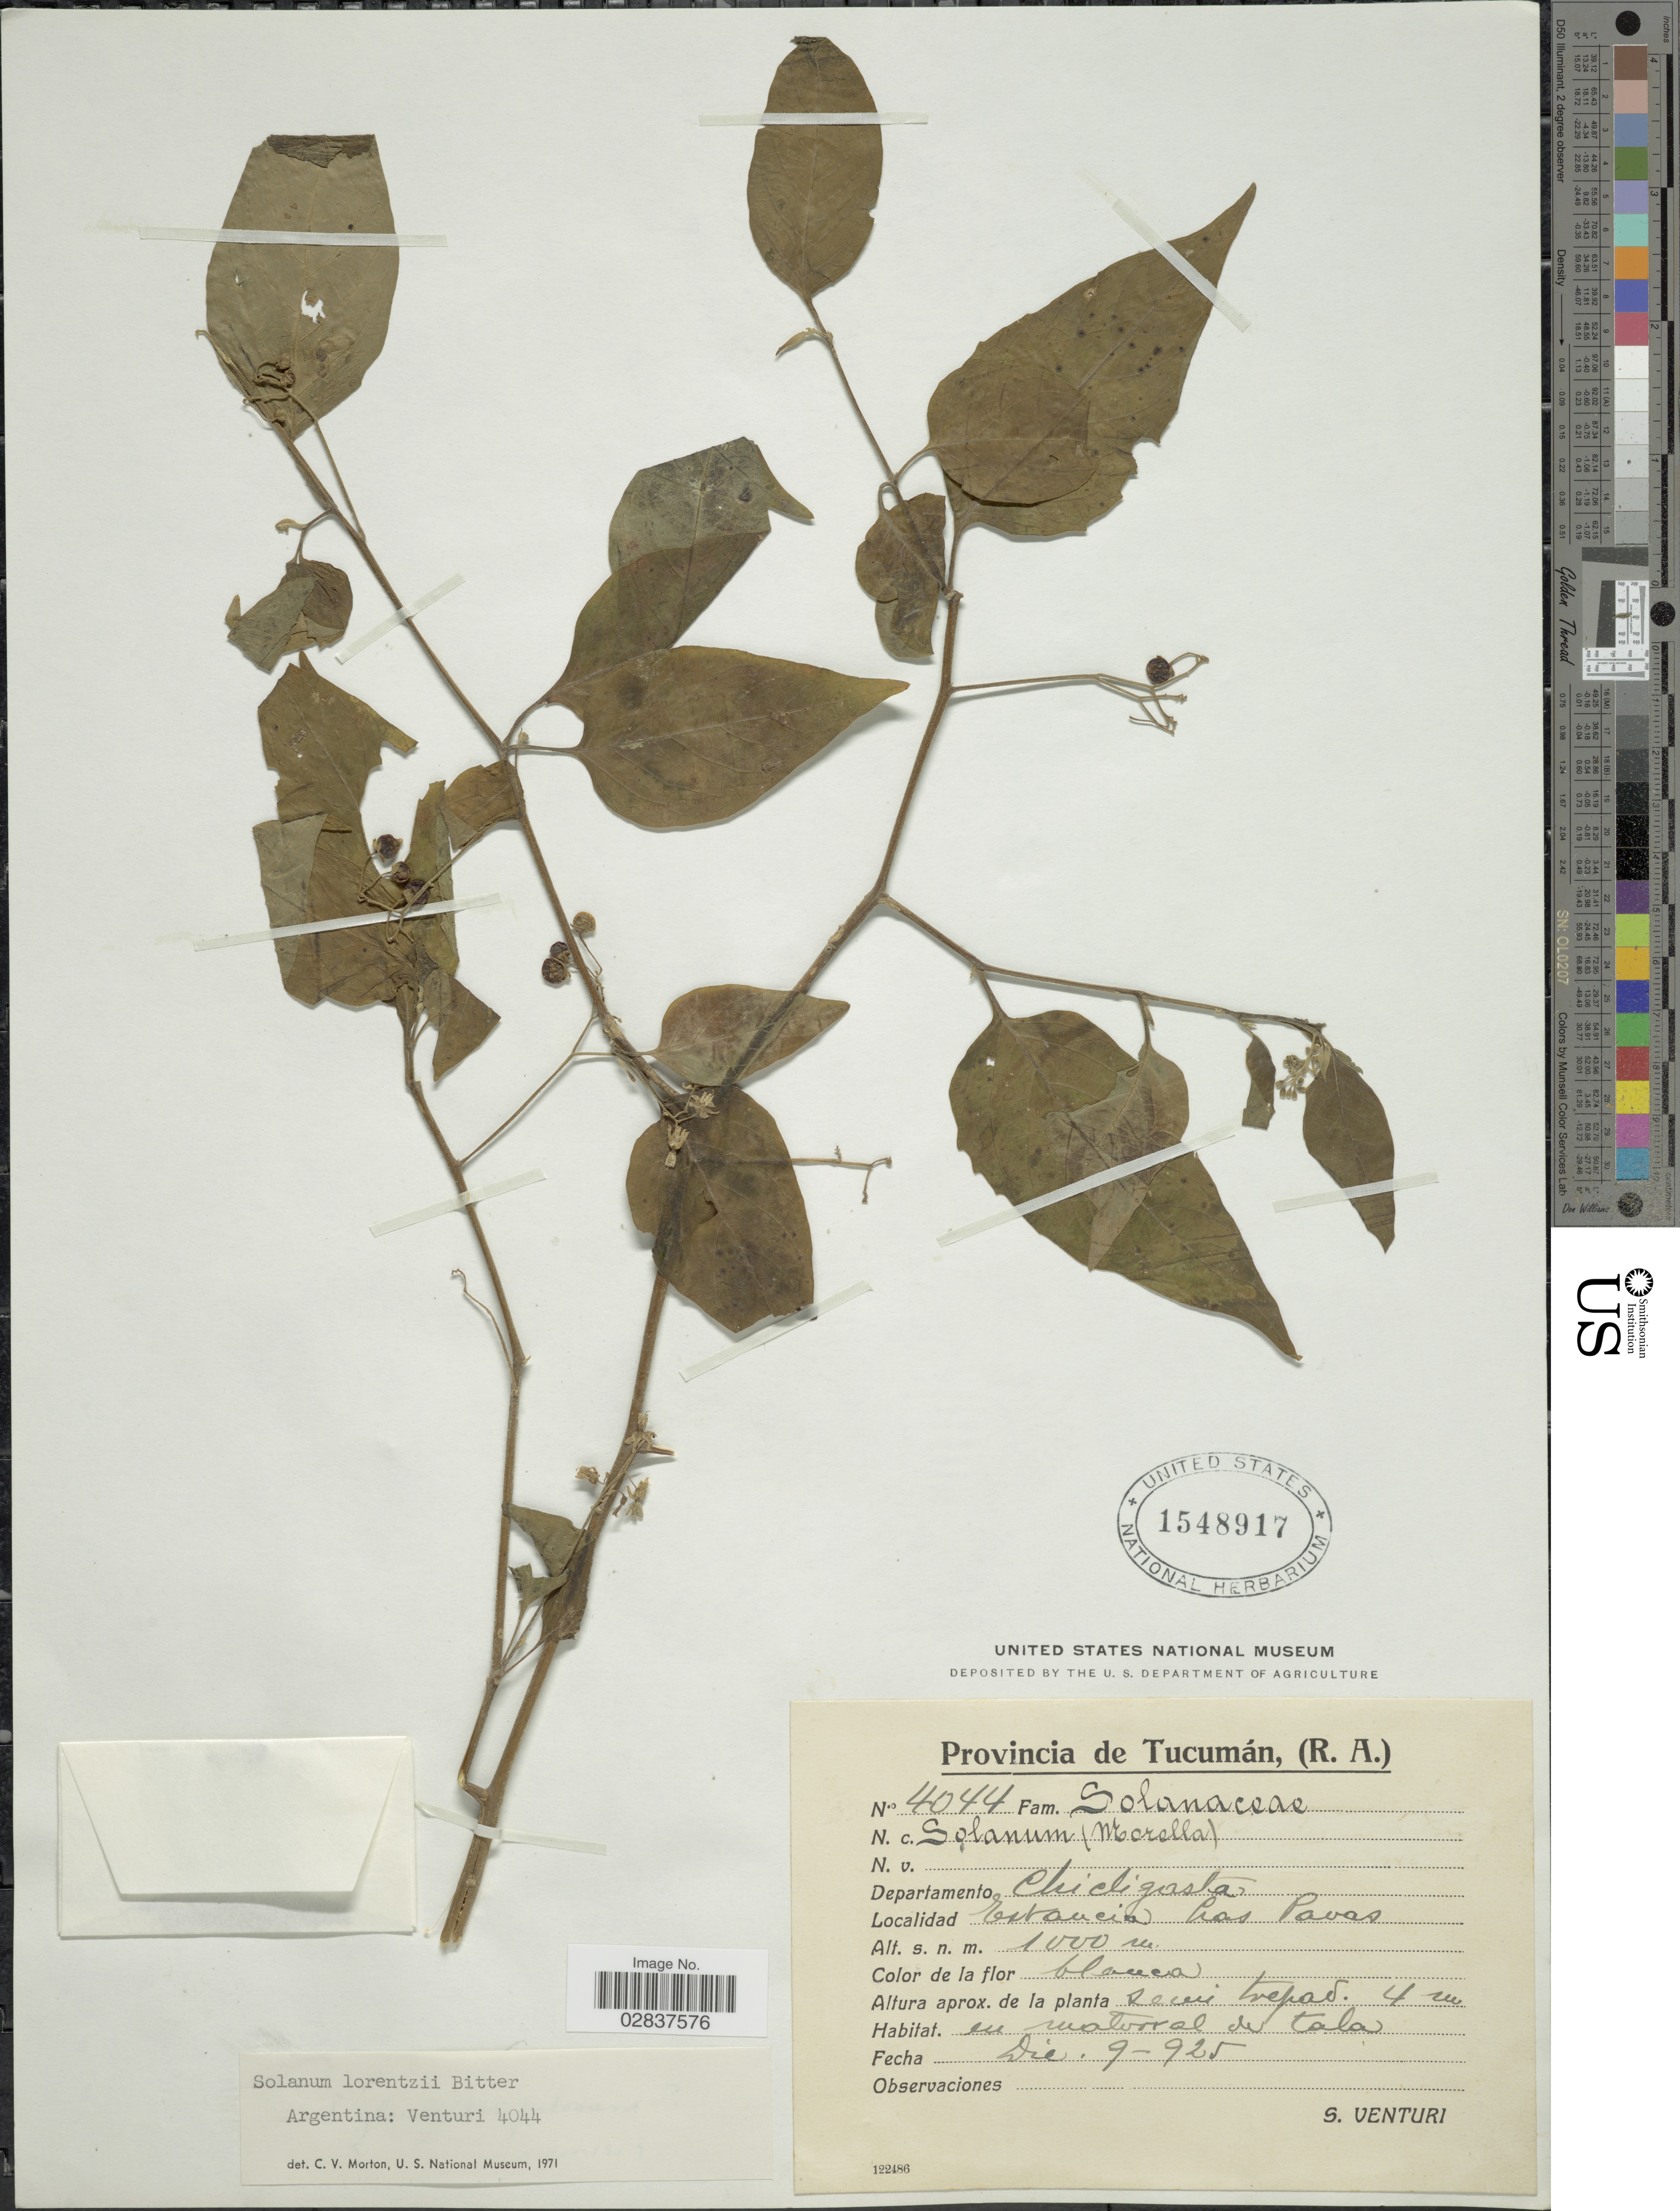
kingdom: Plantae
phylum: Tracheophyta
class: Magnoliopsida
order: Solanales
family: Solanaceae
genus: Solanum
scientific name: Solanum lorentzii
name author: Bitter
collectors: S. Venturi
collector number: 4044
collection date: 1925-12-09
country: Argentina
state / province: Tucuman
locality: (R.A.). Departamento Chicligasta. Estancia Las Pavas.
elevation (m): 1000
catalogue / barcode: US 1548917